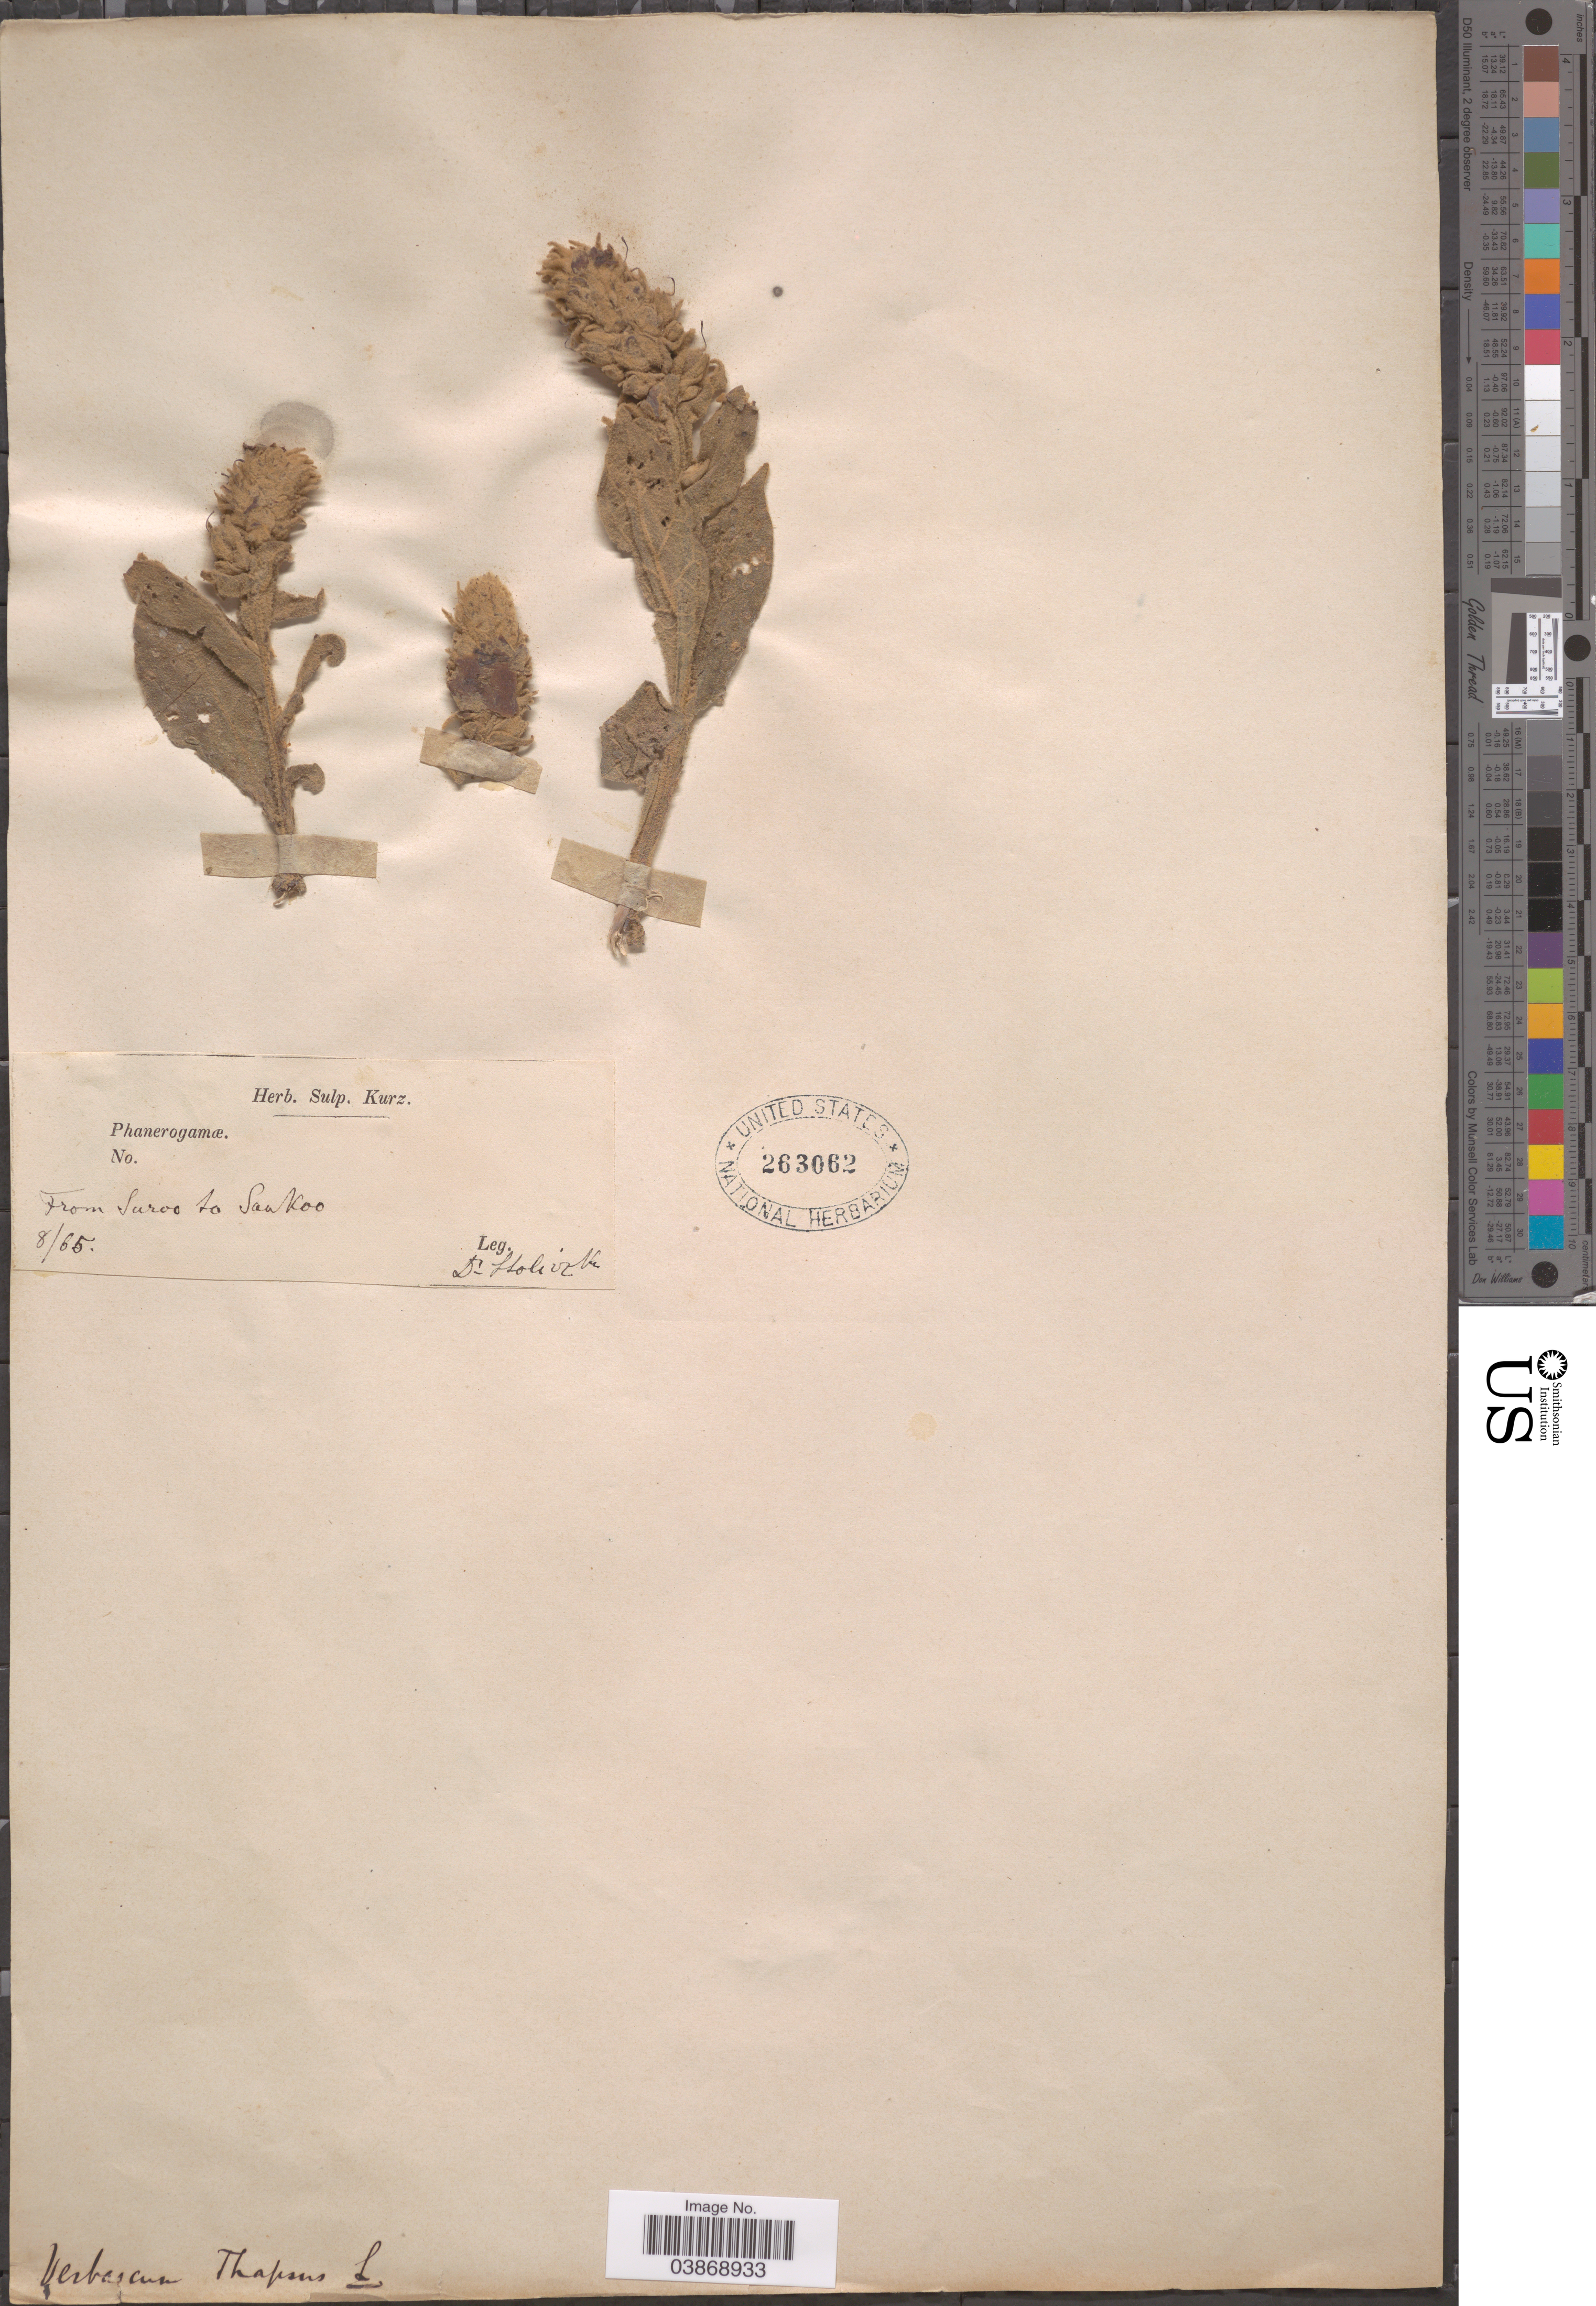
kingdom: Plantae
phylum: Tracheophyta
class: Magnoliopsida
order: Lamiales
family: Scrophulariaceae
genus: Verbascum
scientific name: Verbascum thapsus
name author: L.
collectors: -. Stoliczka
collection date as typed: Transcribed d/m/y: /8/65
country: India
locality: From Saroo to San Koo.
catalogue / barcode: US 263062